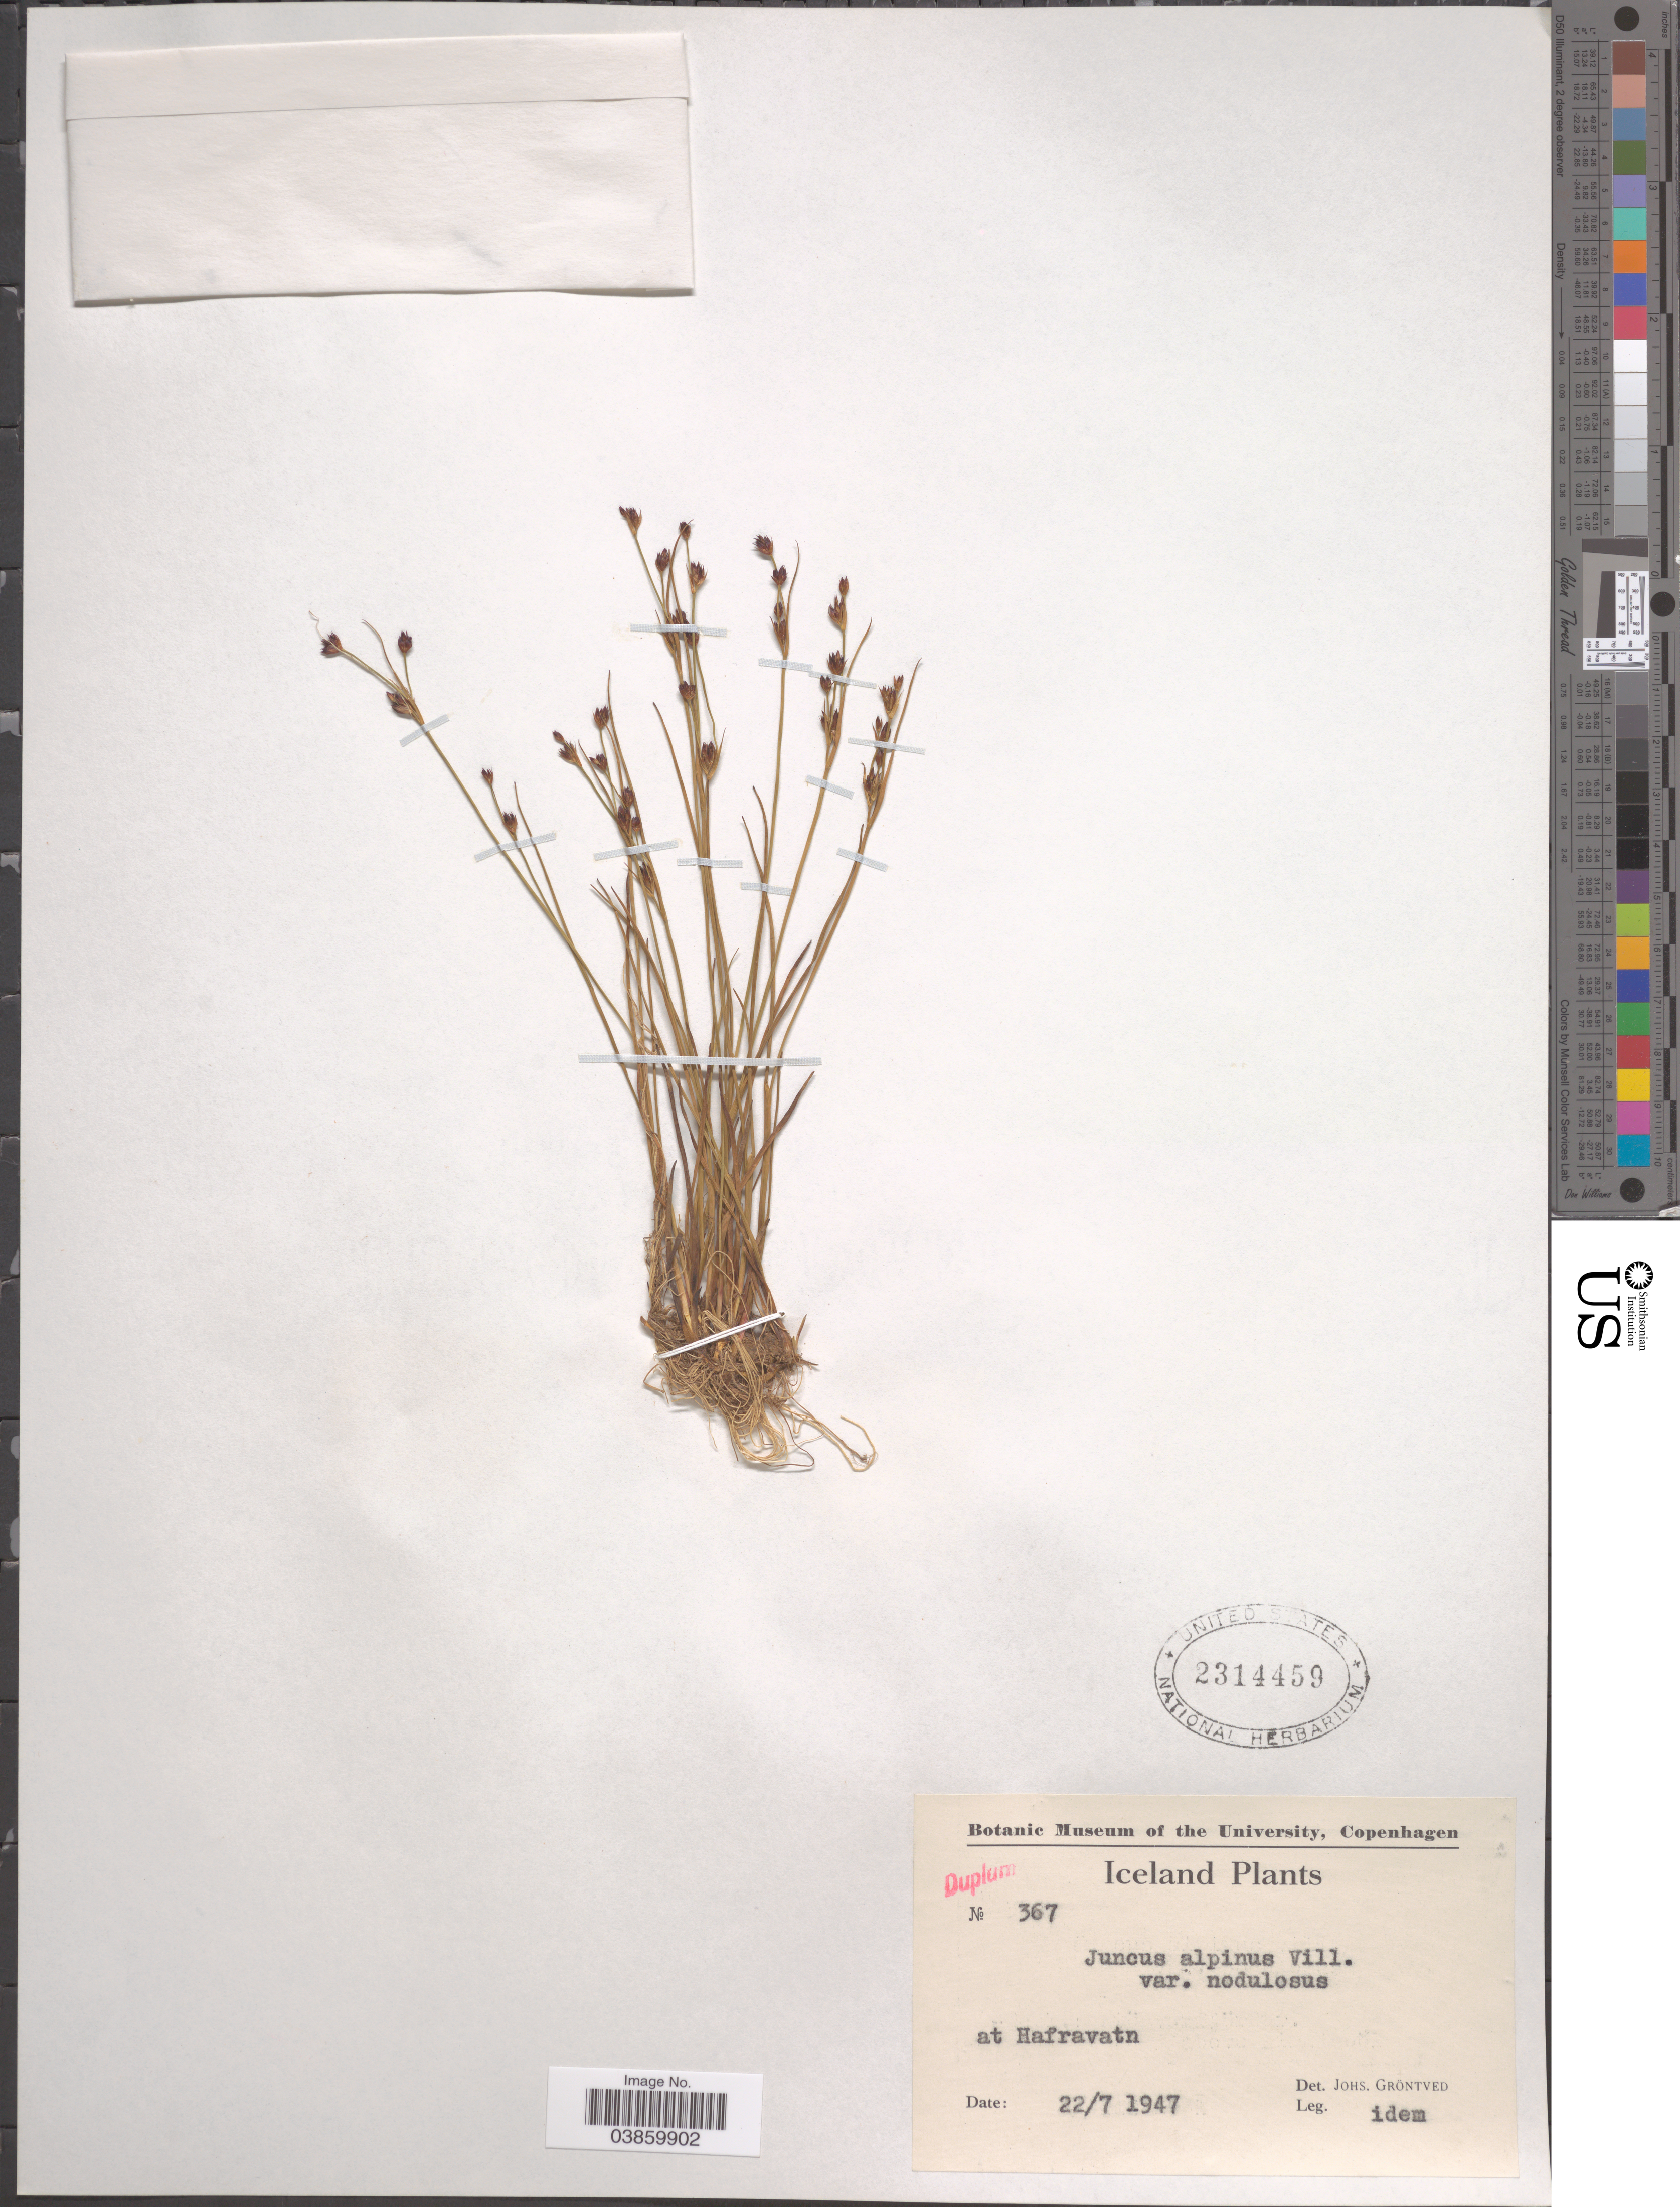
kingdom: Plantae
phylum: Tracheophyta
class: Liliopsida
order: Poales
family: Juncaceae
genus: Juncus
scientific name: Juncus alpinus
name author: Vill.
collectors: J. Grontved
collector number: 367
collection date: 1947-07-22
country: Iceland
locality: At Hafravatn.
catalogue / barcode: US 2314459